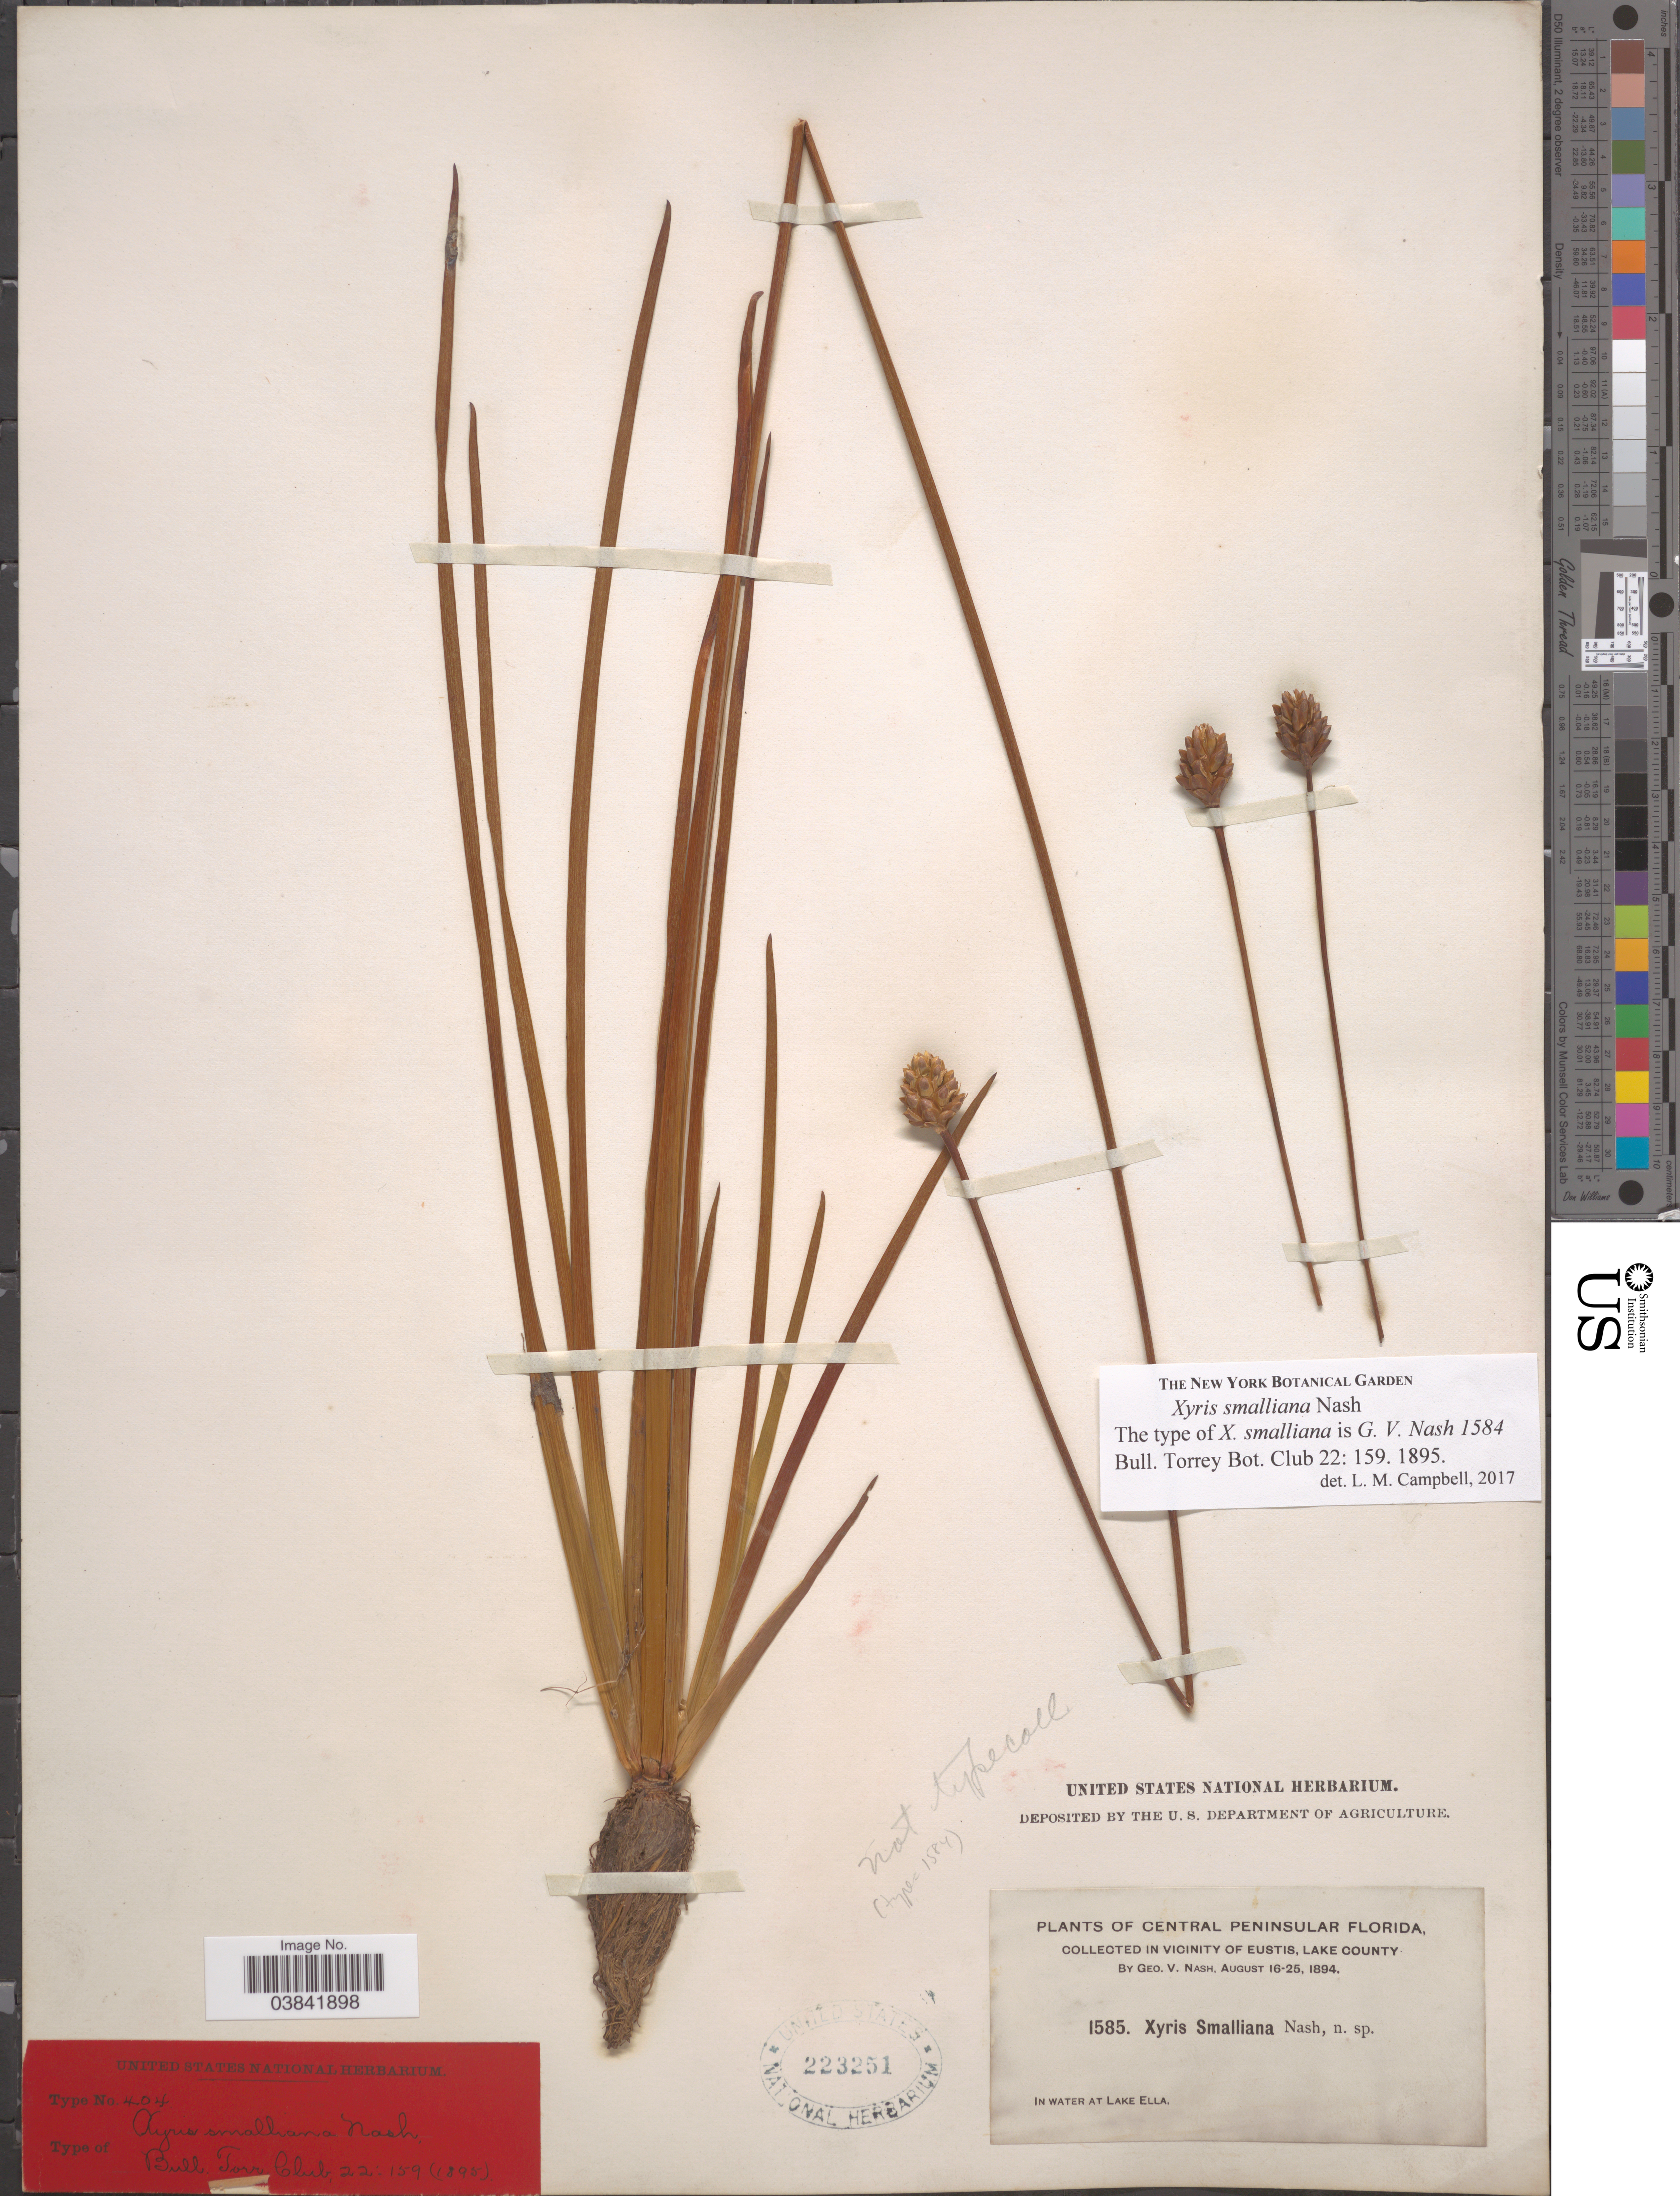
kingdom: Plantae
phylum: Tracheophyta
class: Liliopsida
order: Poales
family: Xyridaceae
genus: Xyris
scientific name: Xyris smalliana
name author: Nash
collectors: G. V. Nash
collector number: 1585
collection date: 1894-08-16/1894-08-25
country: United States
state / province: Florida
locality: Central Peninsular Florida, in vicinity of Eustis, Lake County. In water at Lake Ella.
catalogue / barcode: US 223251